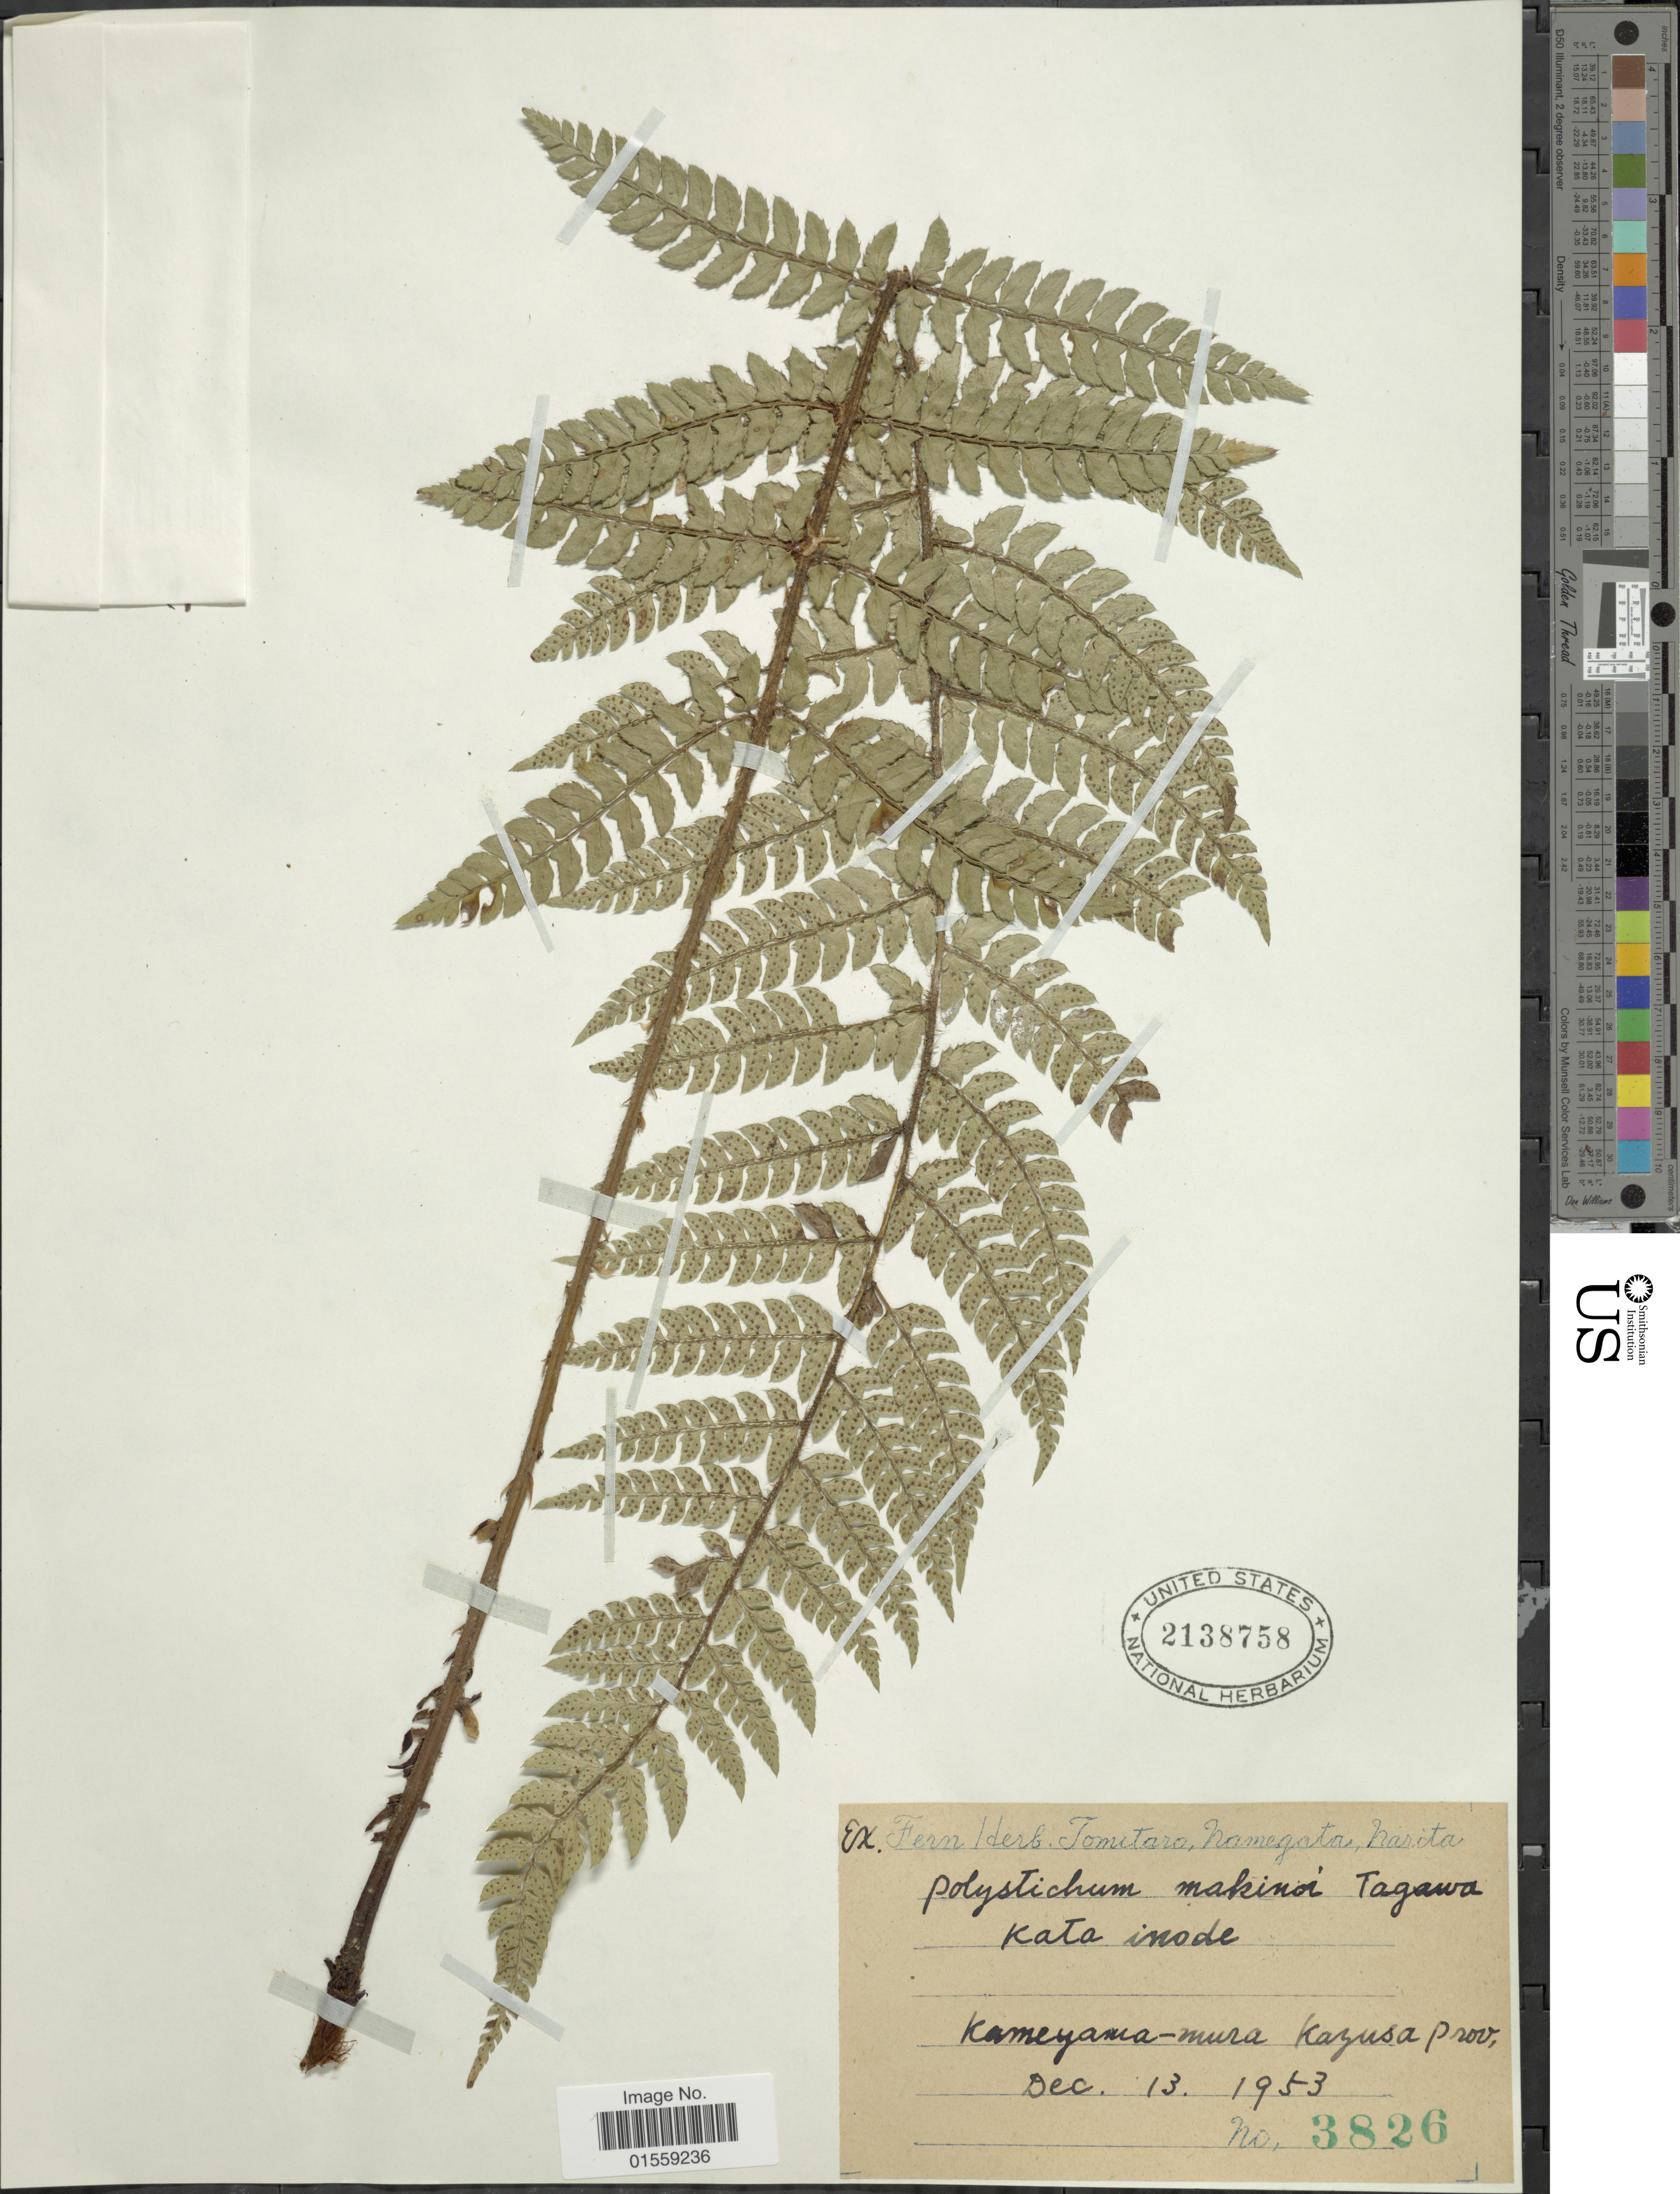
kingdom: Plantae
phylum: Tracheophyta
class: Polypodiopsida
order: Polypodiales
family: Dryopteridaceae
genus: Polystichum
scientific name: Polystichum makinoi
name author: (Tagawa) Tagawa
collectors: ex herb. Tomitaro Namegata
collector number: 3826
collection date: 1953-12-13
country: Japan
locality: Kameyama-mura Kazusa prov.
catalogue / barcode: US 2138758